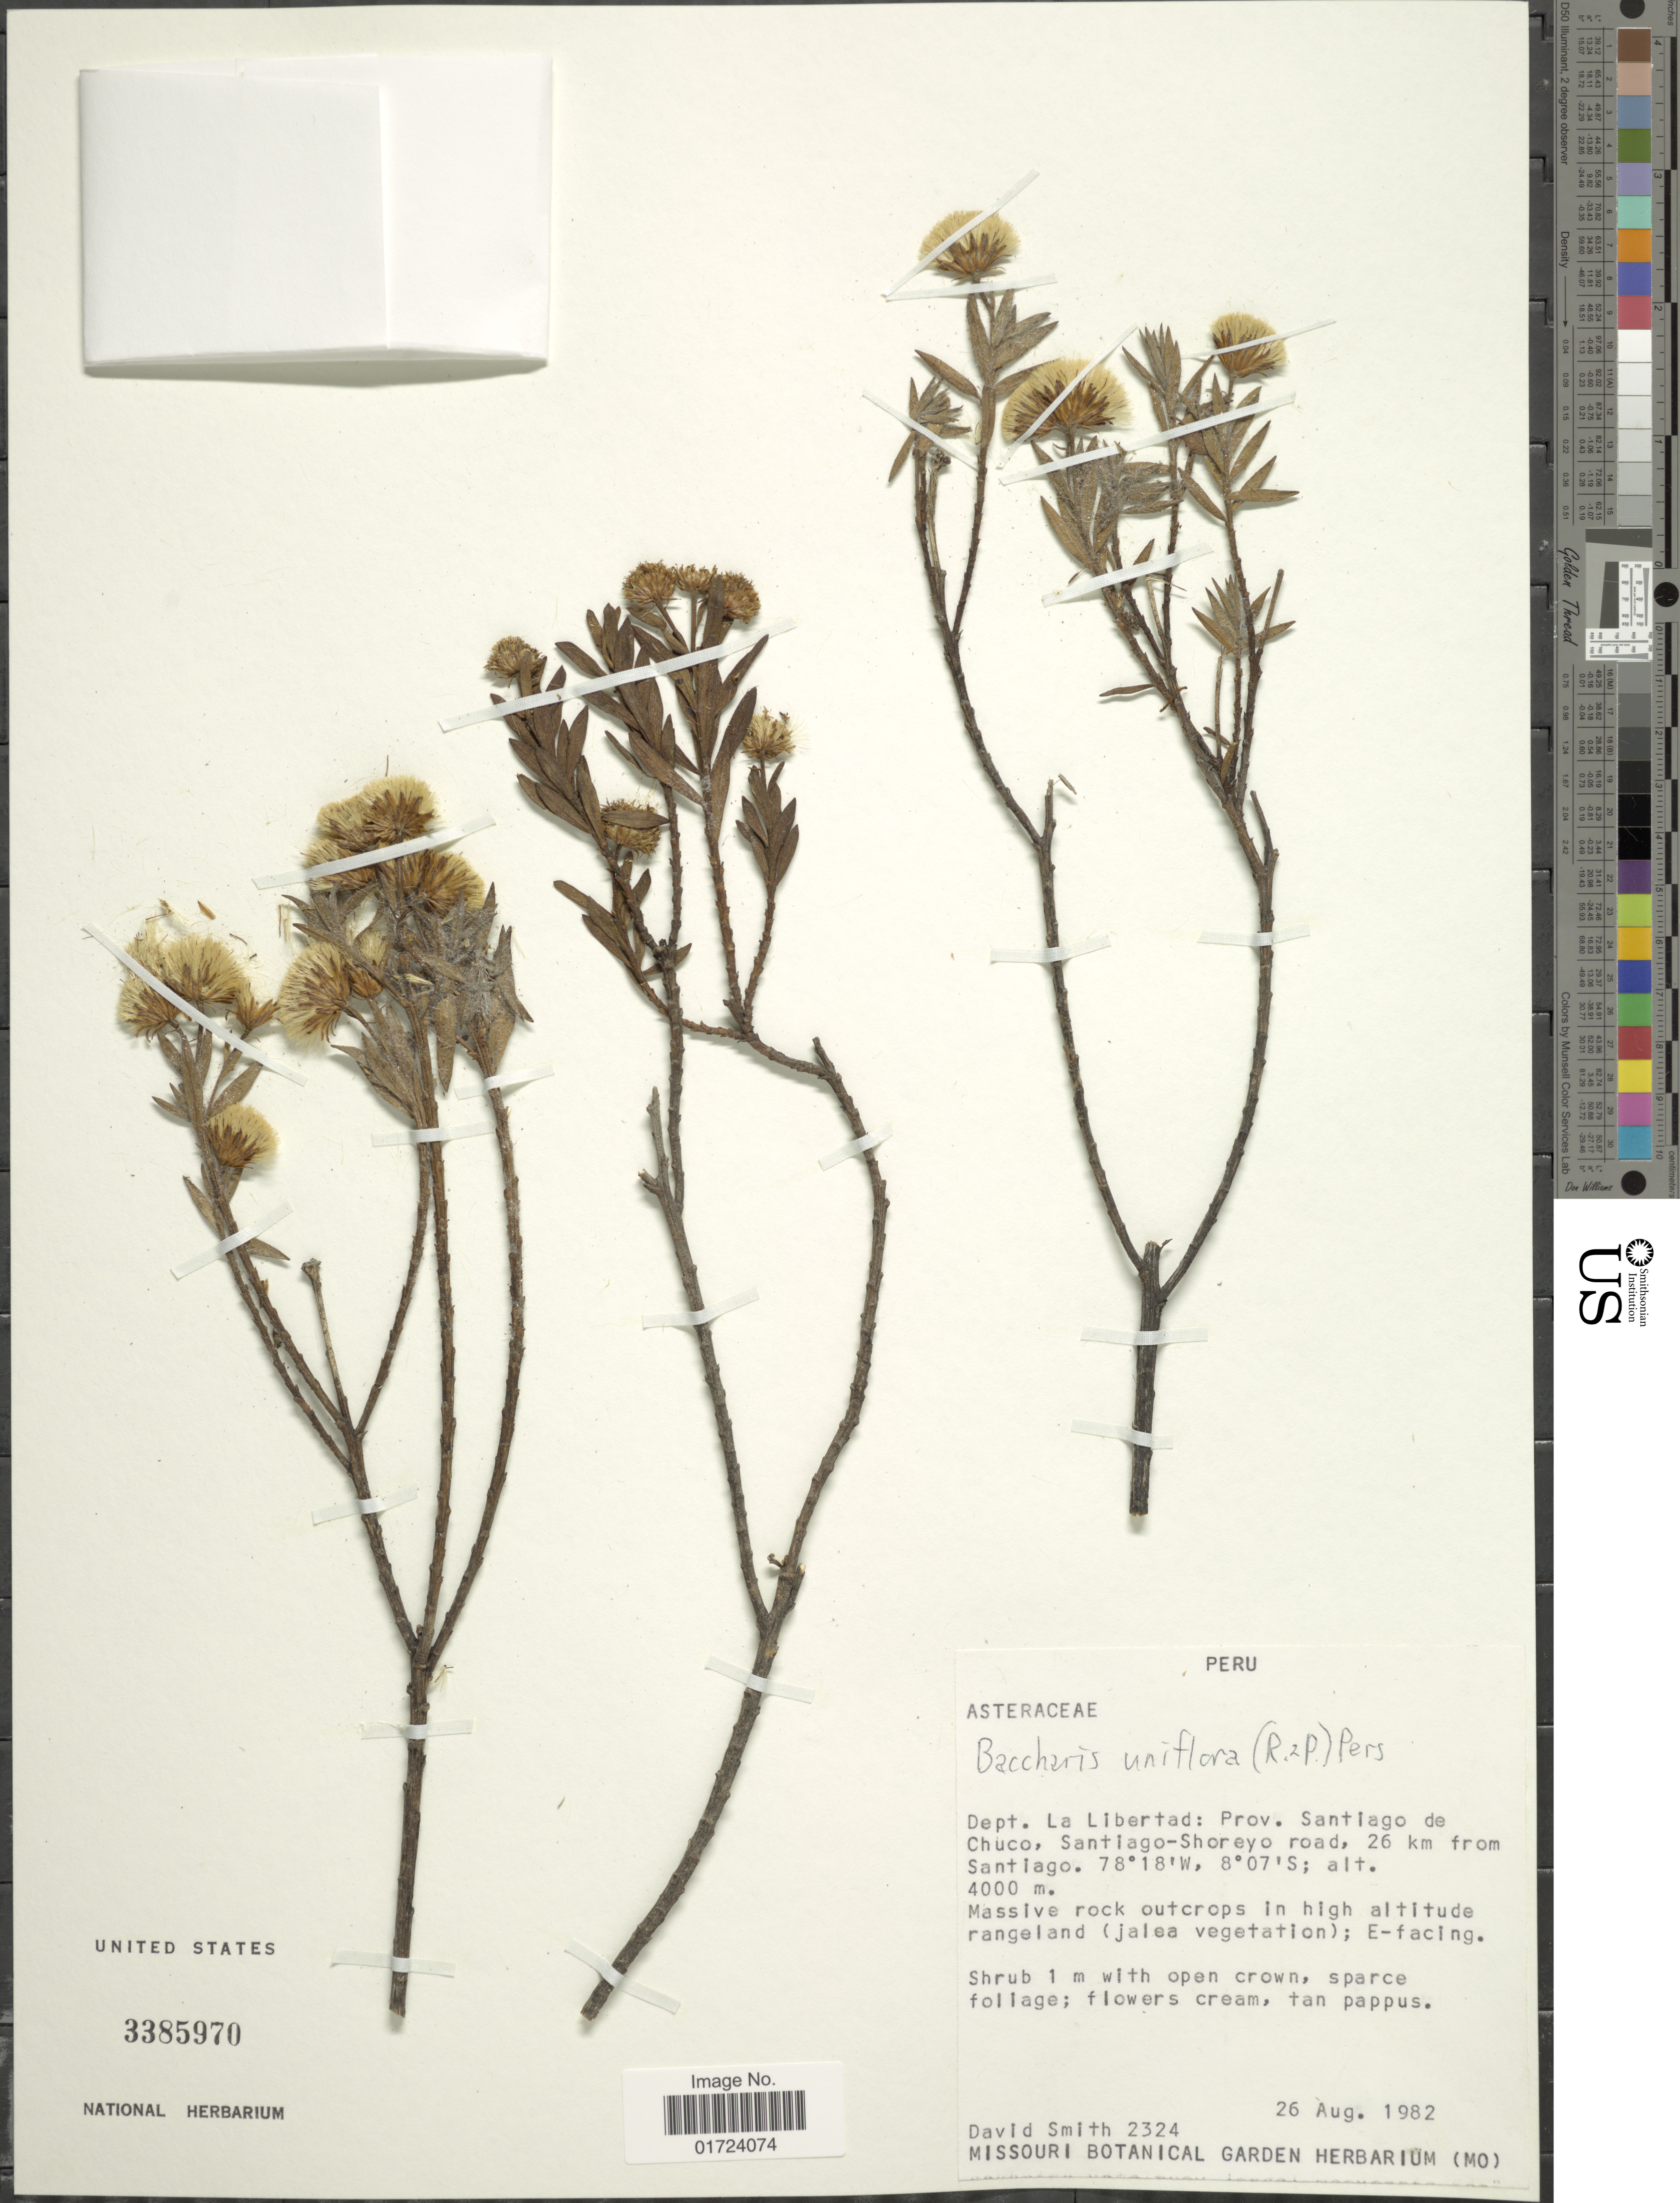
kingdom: Plantae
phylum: Tracheophyta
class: Magnoliopsida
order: Asterales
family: Asteraceae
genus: Baccharis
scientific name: Baccharis uniflora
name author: Pers.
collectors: D. C. Smith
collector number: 2324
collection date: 1982-08-26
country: Peru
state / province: La Libertad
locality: Prov. Santiago de Chuco, Santiago-Shoreyo road, 26 km from Santiago.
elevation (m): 4000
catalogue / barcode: US 3385970